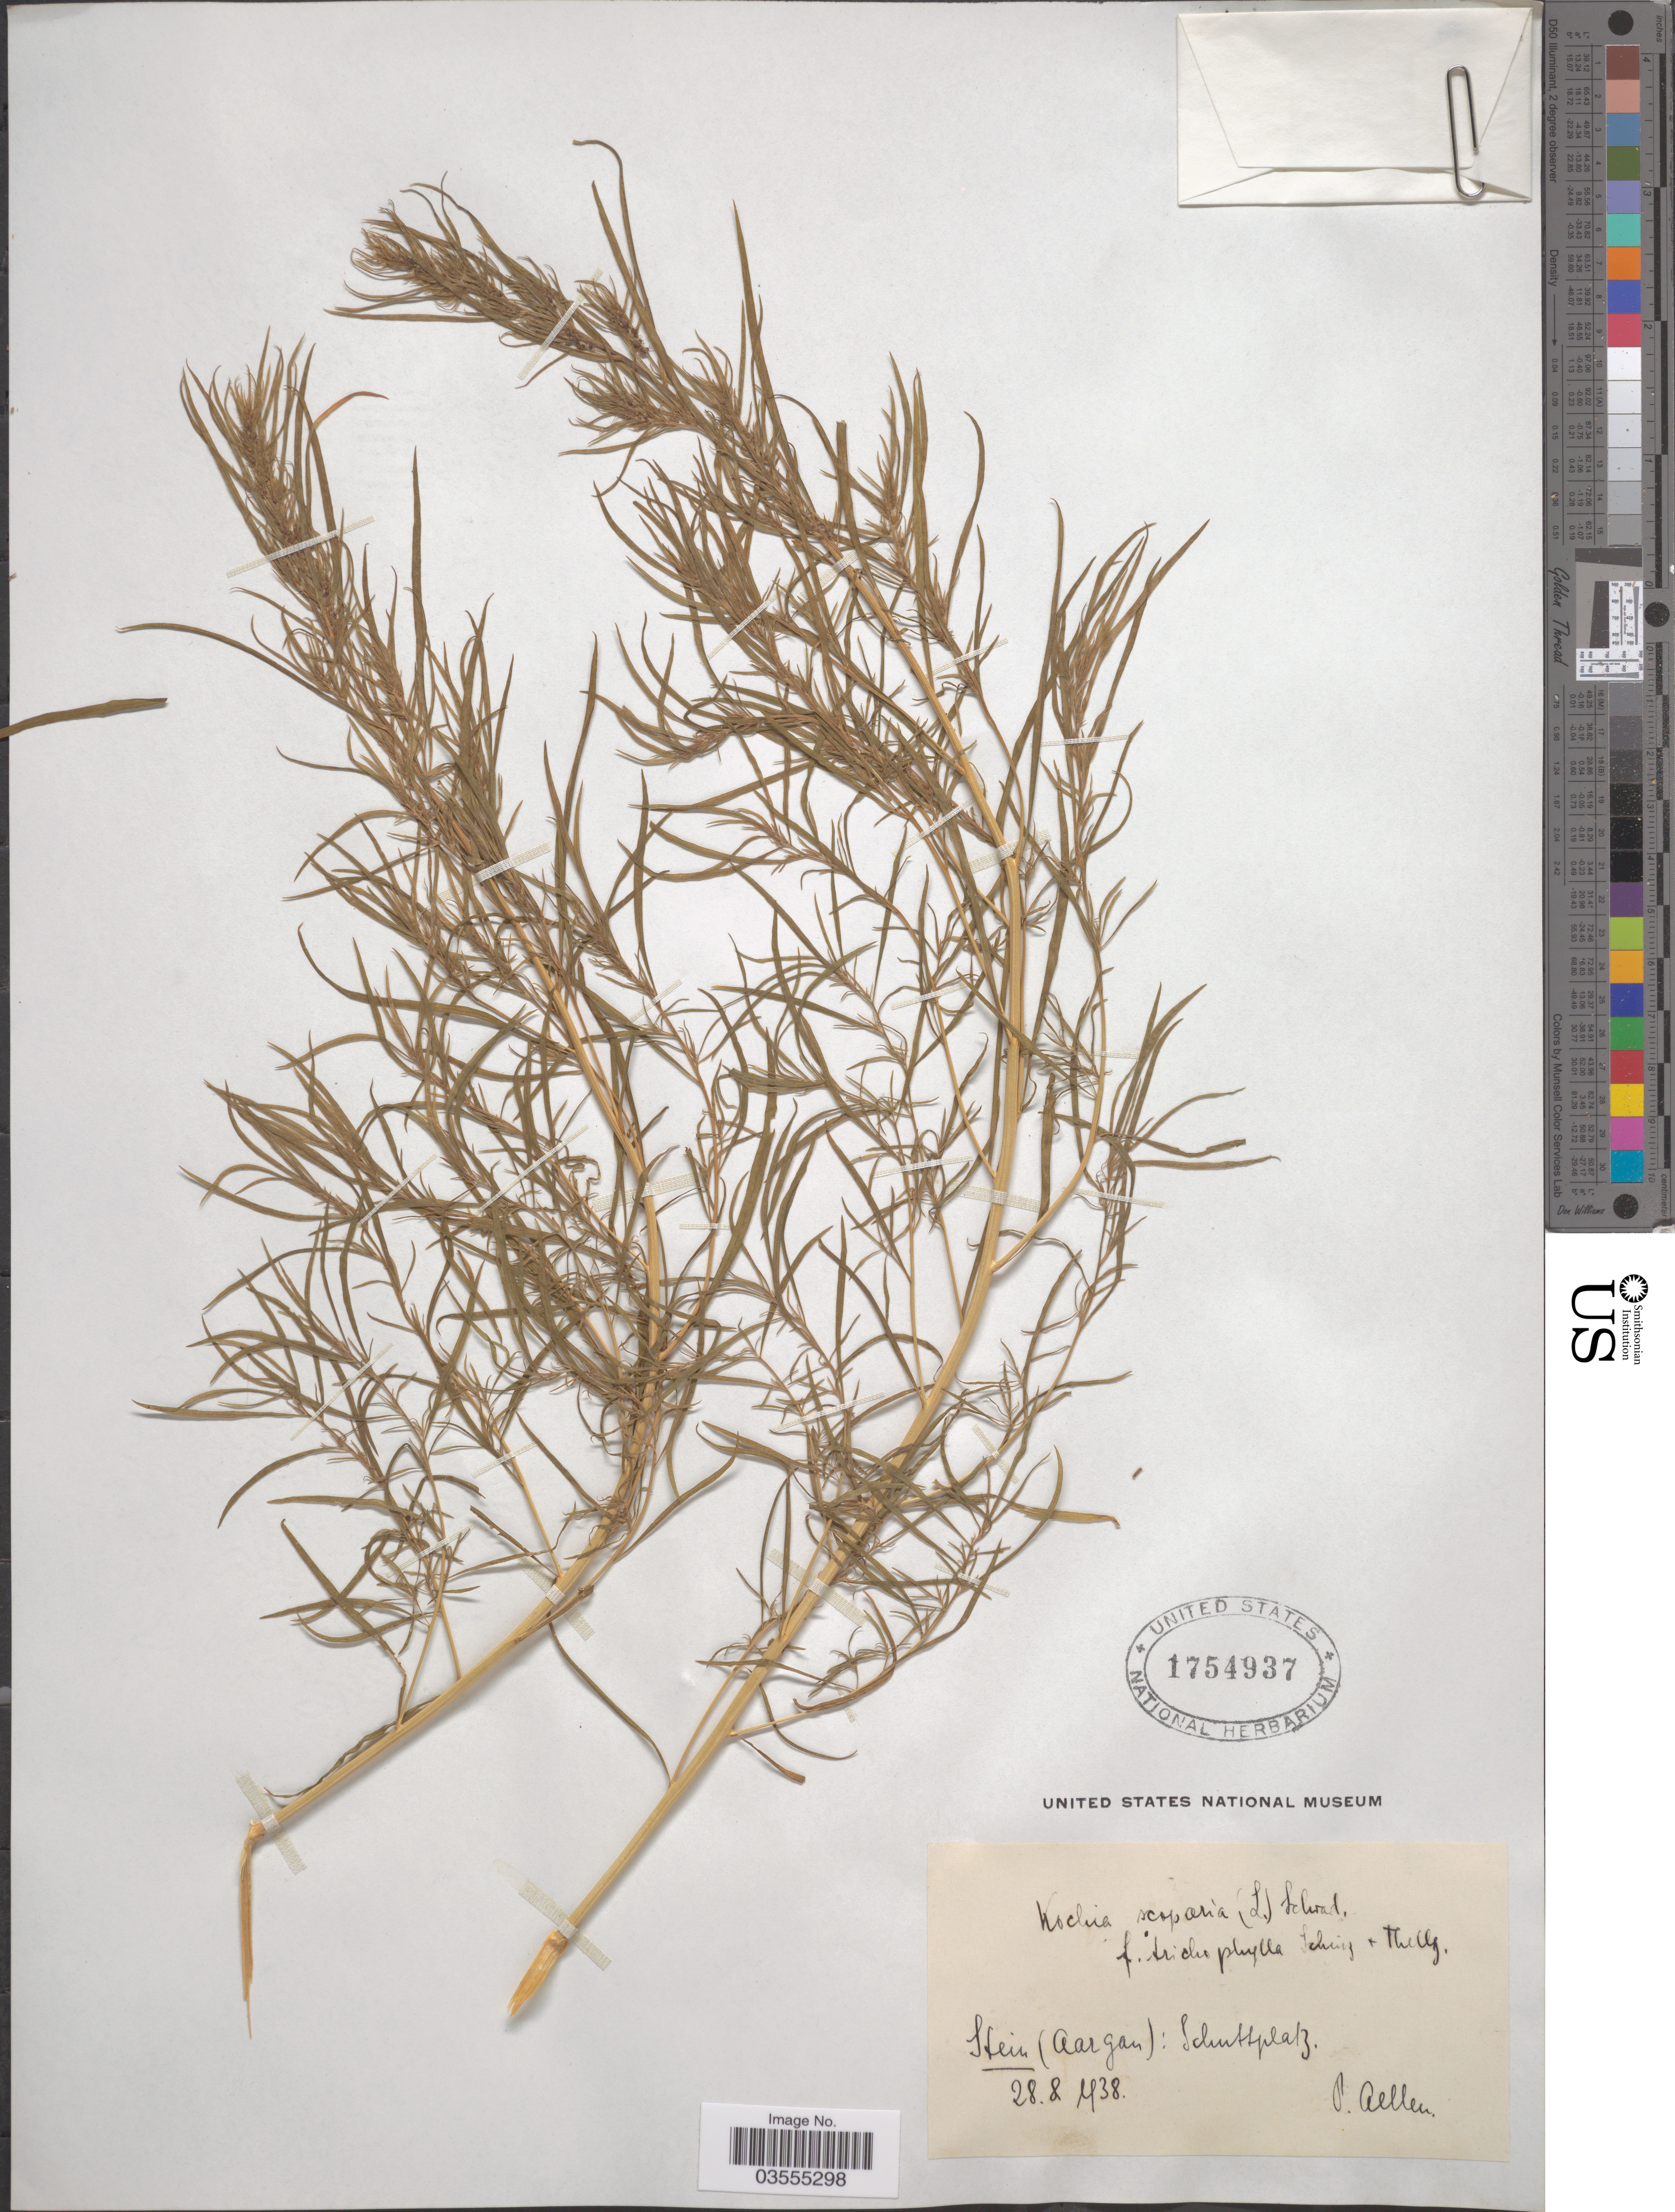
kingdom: Plantae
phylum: Tracheophyta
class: Magnoliopsida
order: Caryophyllales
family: Amaranthaceae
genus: Bassia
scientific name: Bassia scoparia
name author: (L.) Voss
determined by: U.S. National Herbarium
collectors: P. Aellen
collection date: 1938-08-28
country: Switzerland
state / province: Aargau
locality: Stein (Aargau): Schuttplatz.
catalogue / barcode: US 1754937